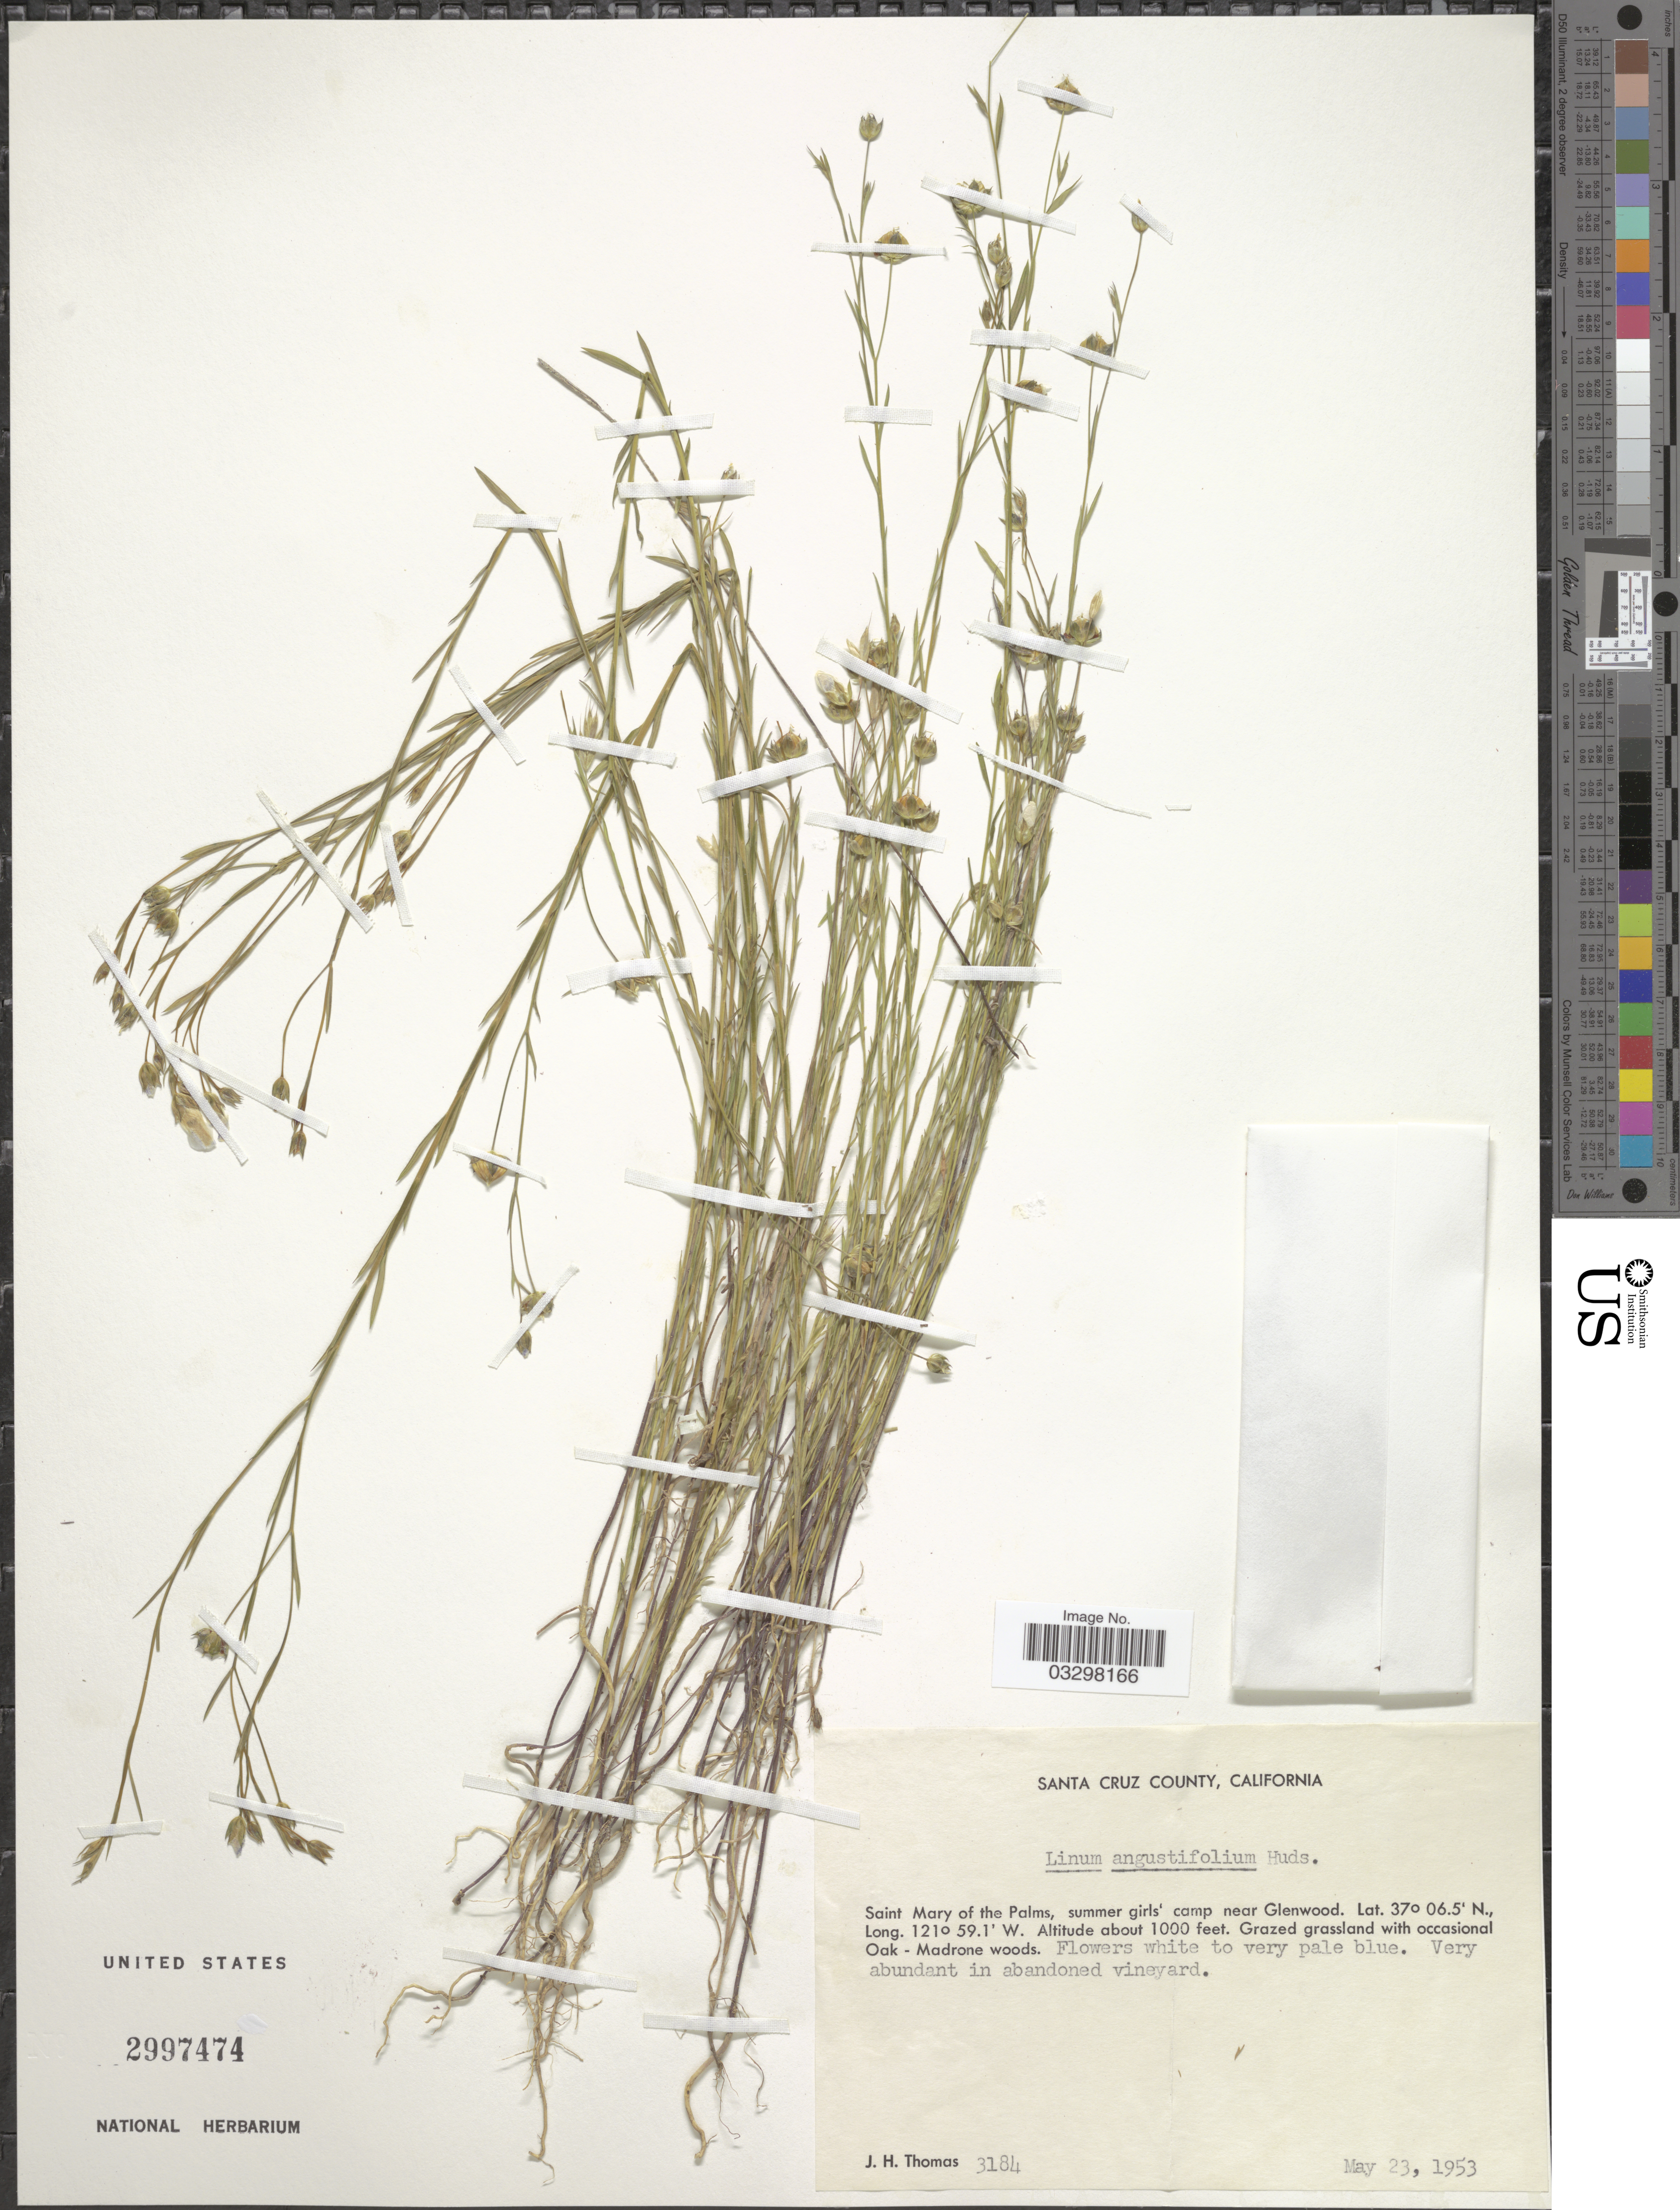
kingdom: Plantae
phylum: Tracheophyta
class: Magnoliopsida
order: Malpighiales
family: Linaceae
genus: Linum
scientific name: Linum angustifolium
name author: Huds.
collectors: J. H. Thomas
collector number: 3184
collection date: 1953-05-23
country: United States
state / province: California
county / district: Santa Cruz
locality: Santa Cruz County, Saint Mary of the Palms, summer girls' camp near Glenwood.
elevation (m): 305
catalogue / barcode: US 2997474